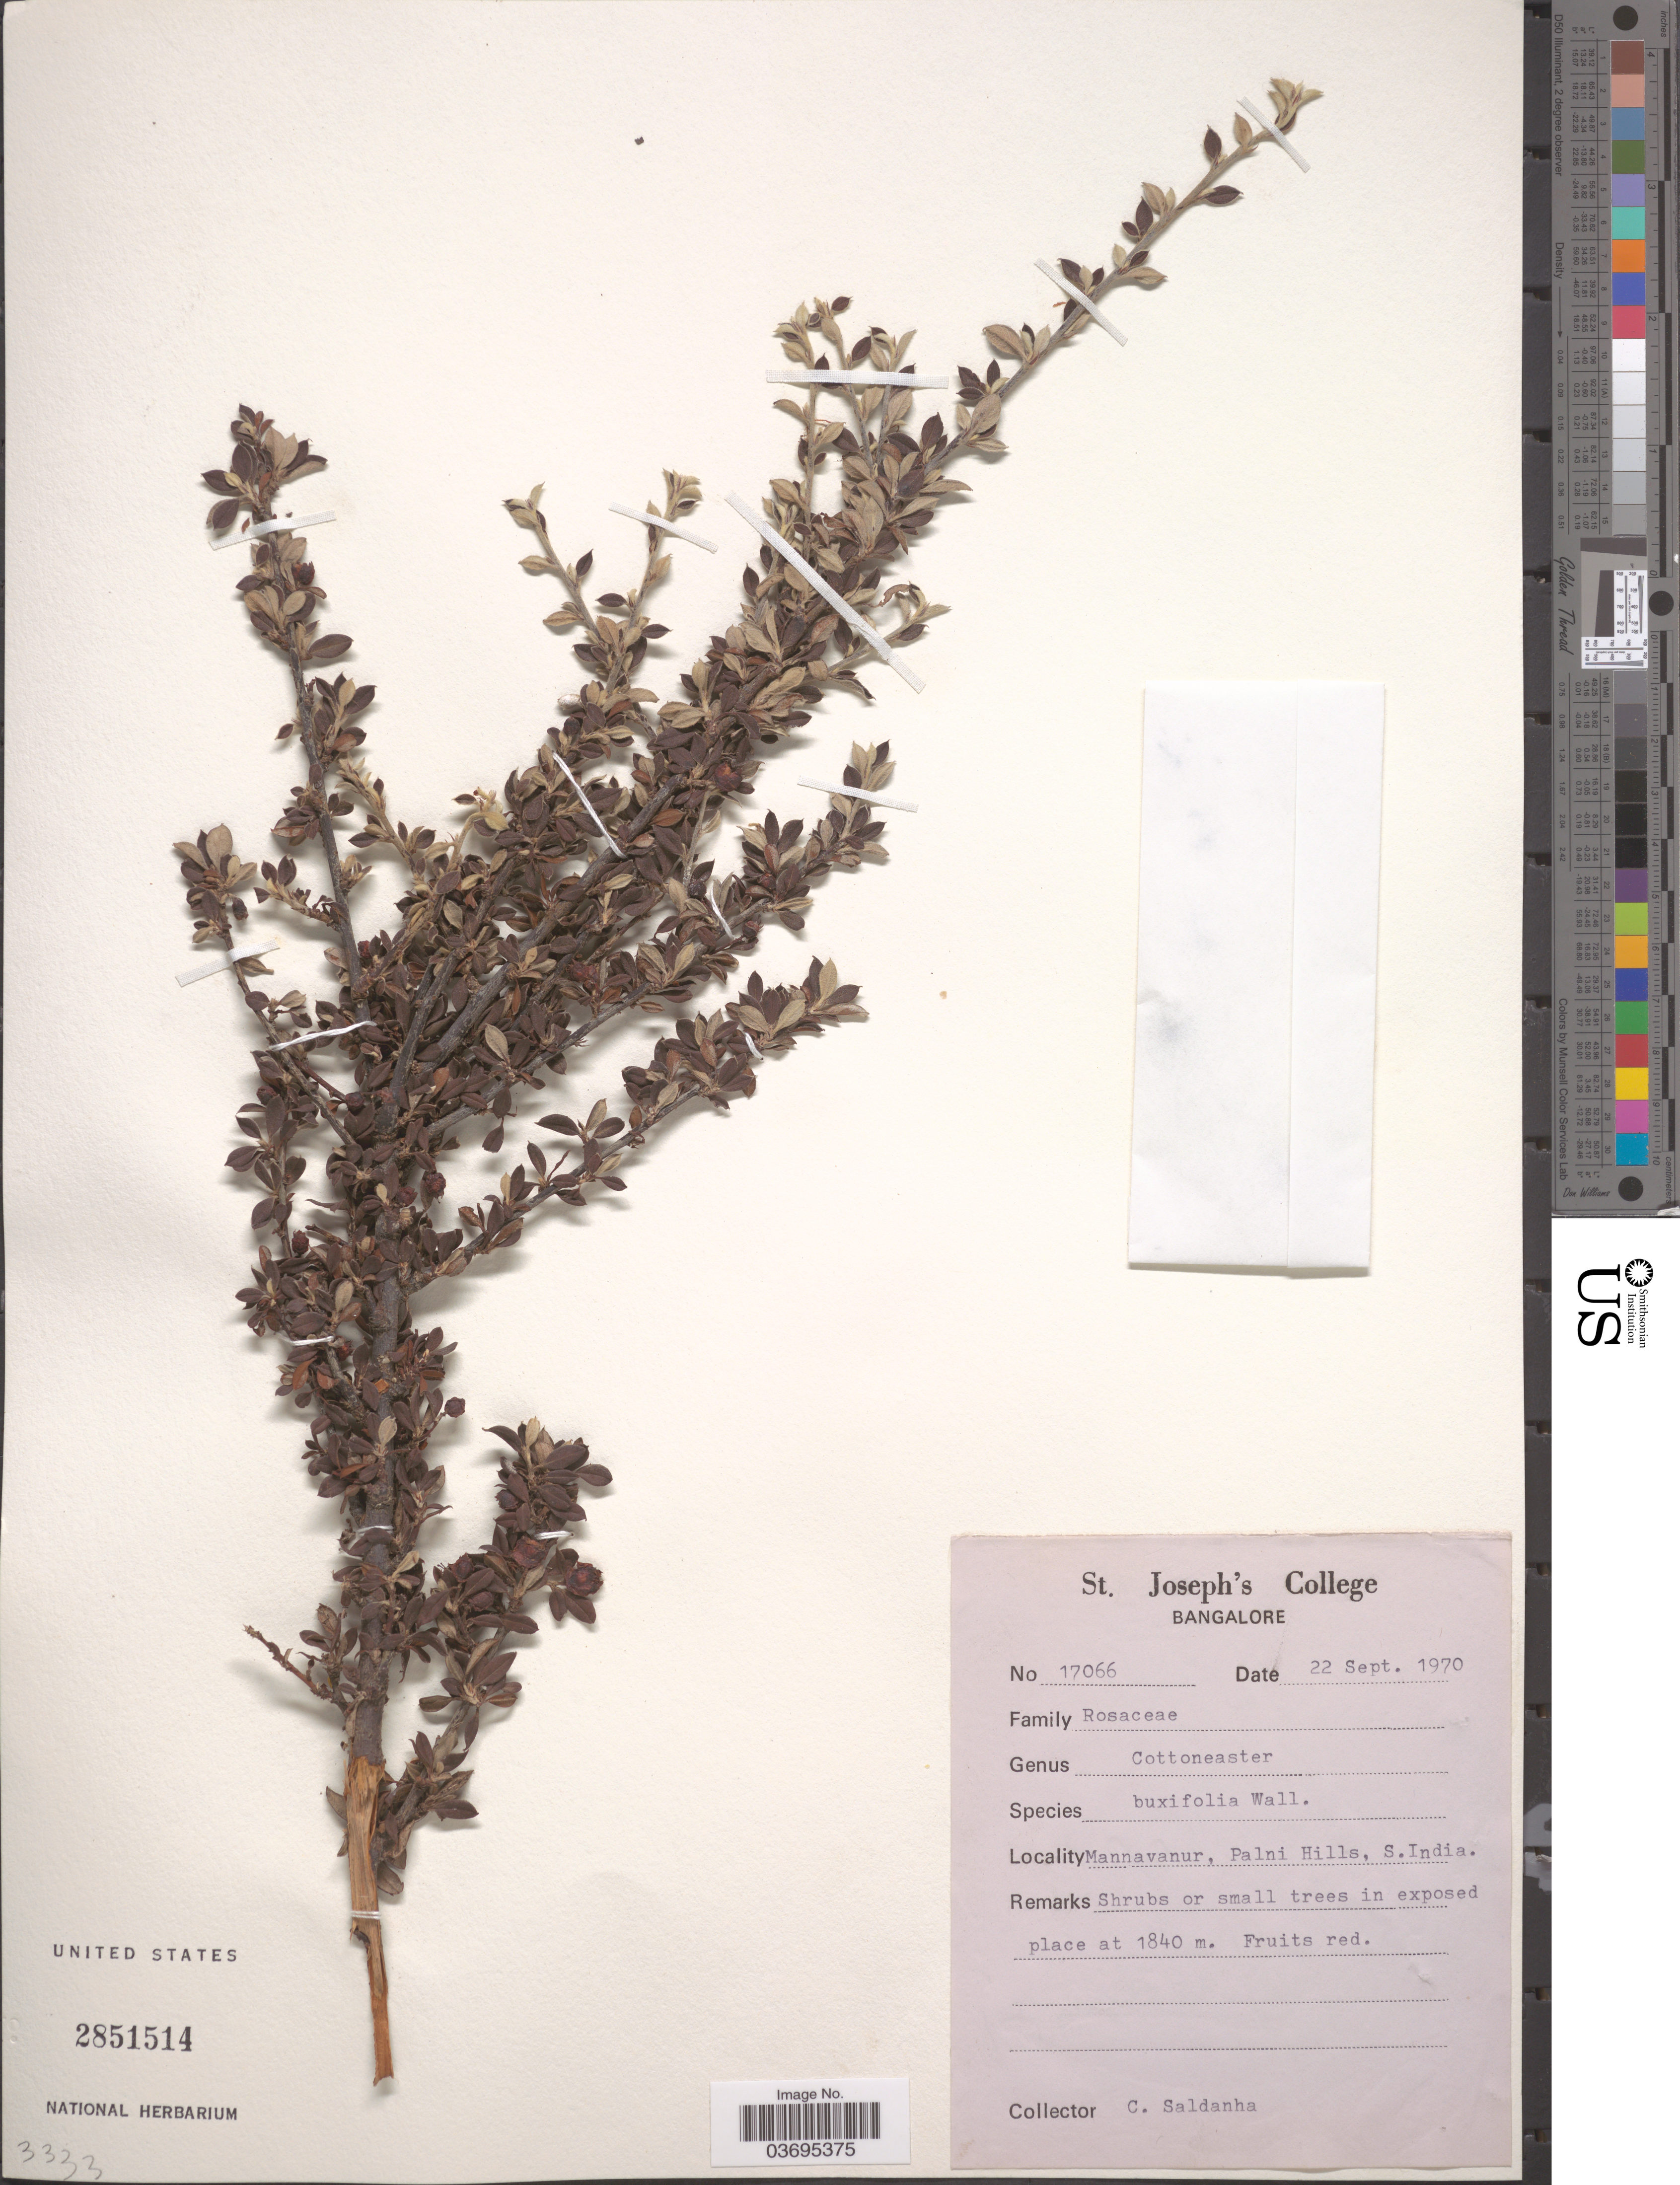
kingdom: Plantae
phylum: Tracheophyta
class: Magnoliopsida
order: Rosales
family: Rosaceae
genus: Cotoneaster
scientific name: Cotoneaster buxifolius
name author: Wall. ex Lindl.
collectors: C. Saldanha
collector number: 17066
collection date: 1970-09-22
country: India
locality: Mannavanur, Palni Hills, S. India.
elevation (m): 1840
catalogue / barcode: US 2851514